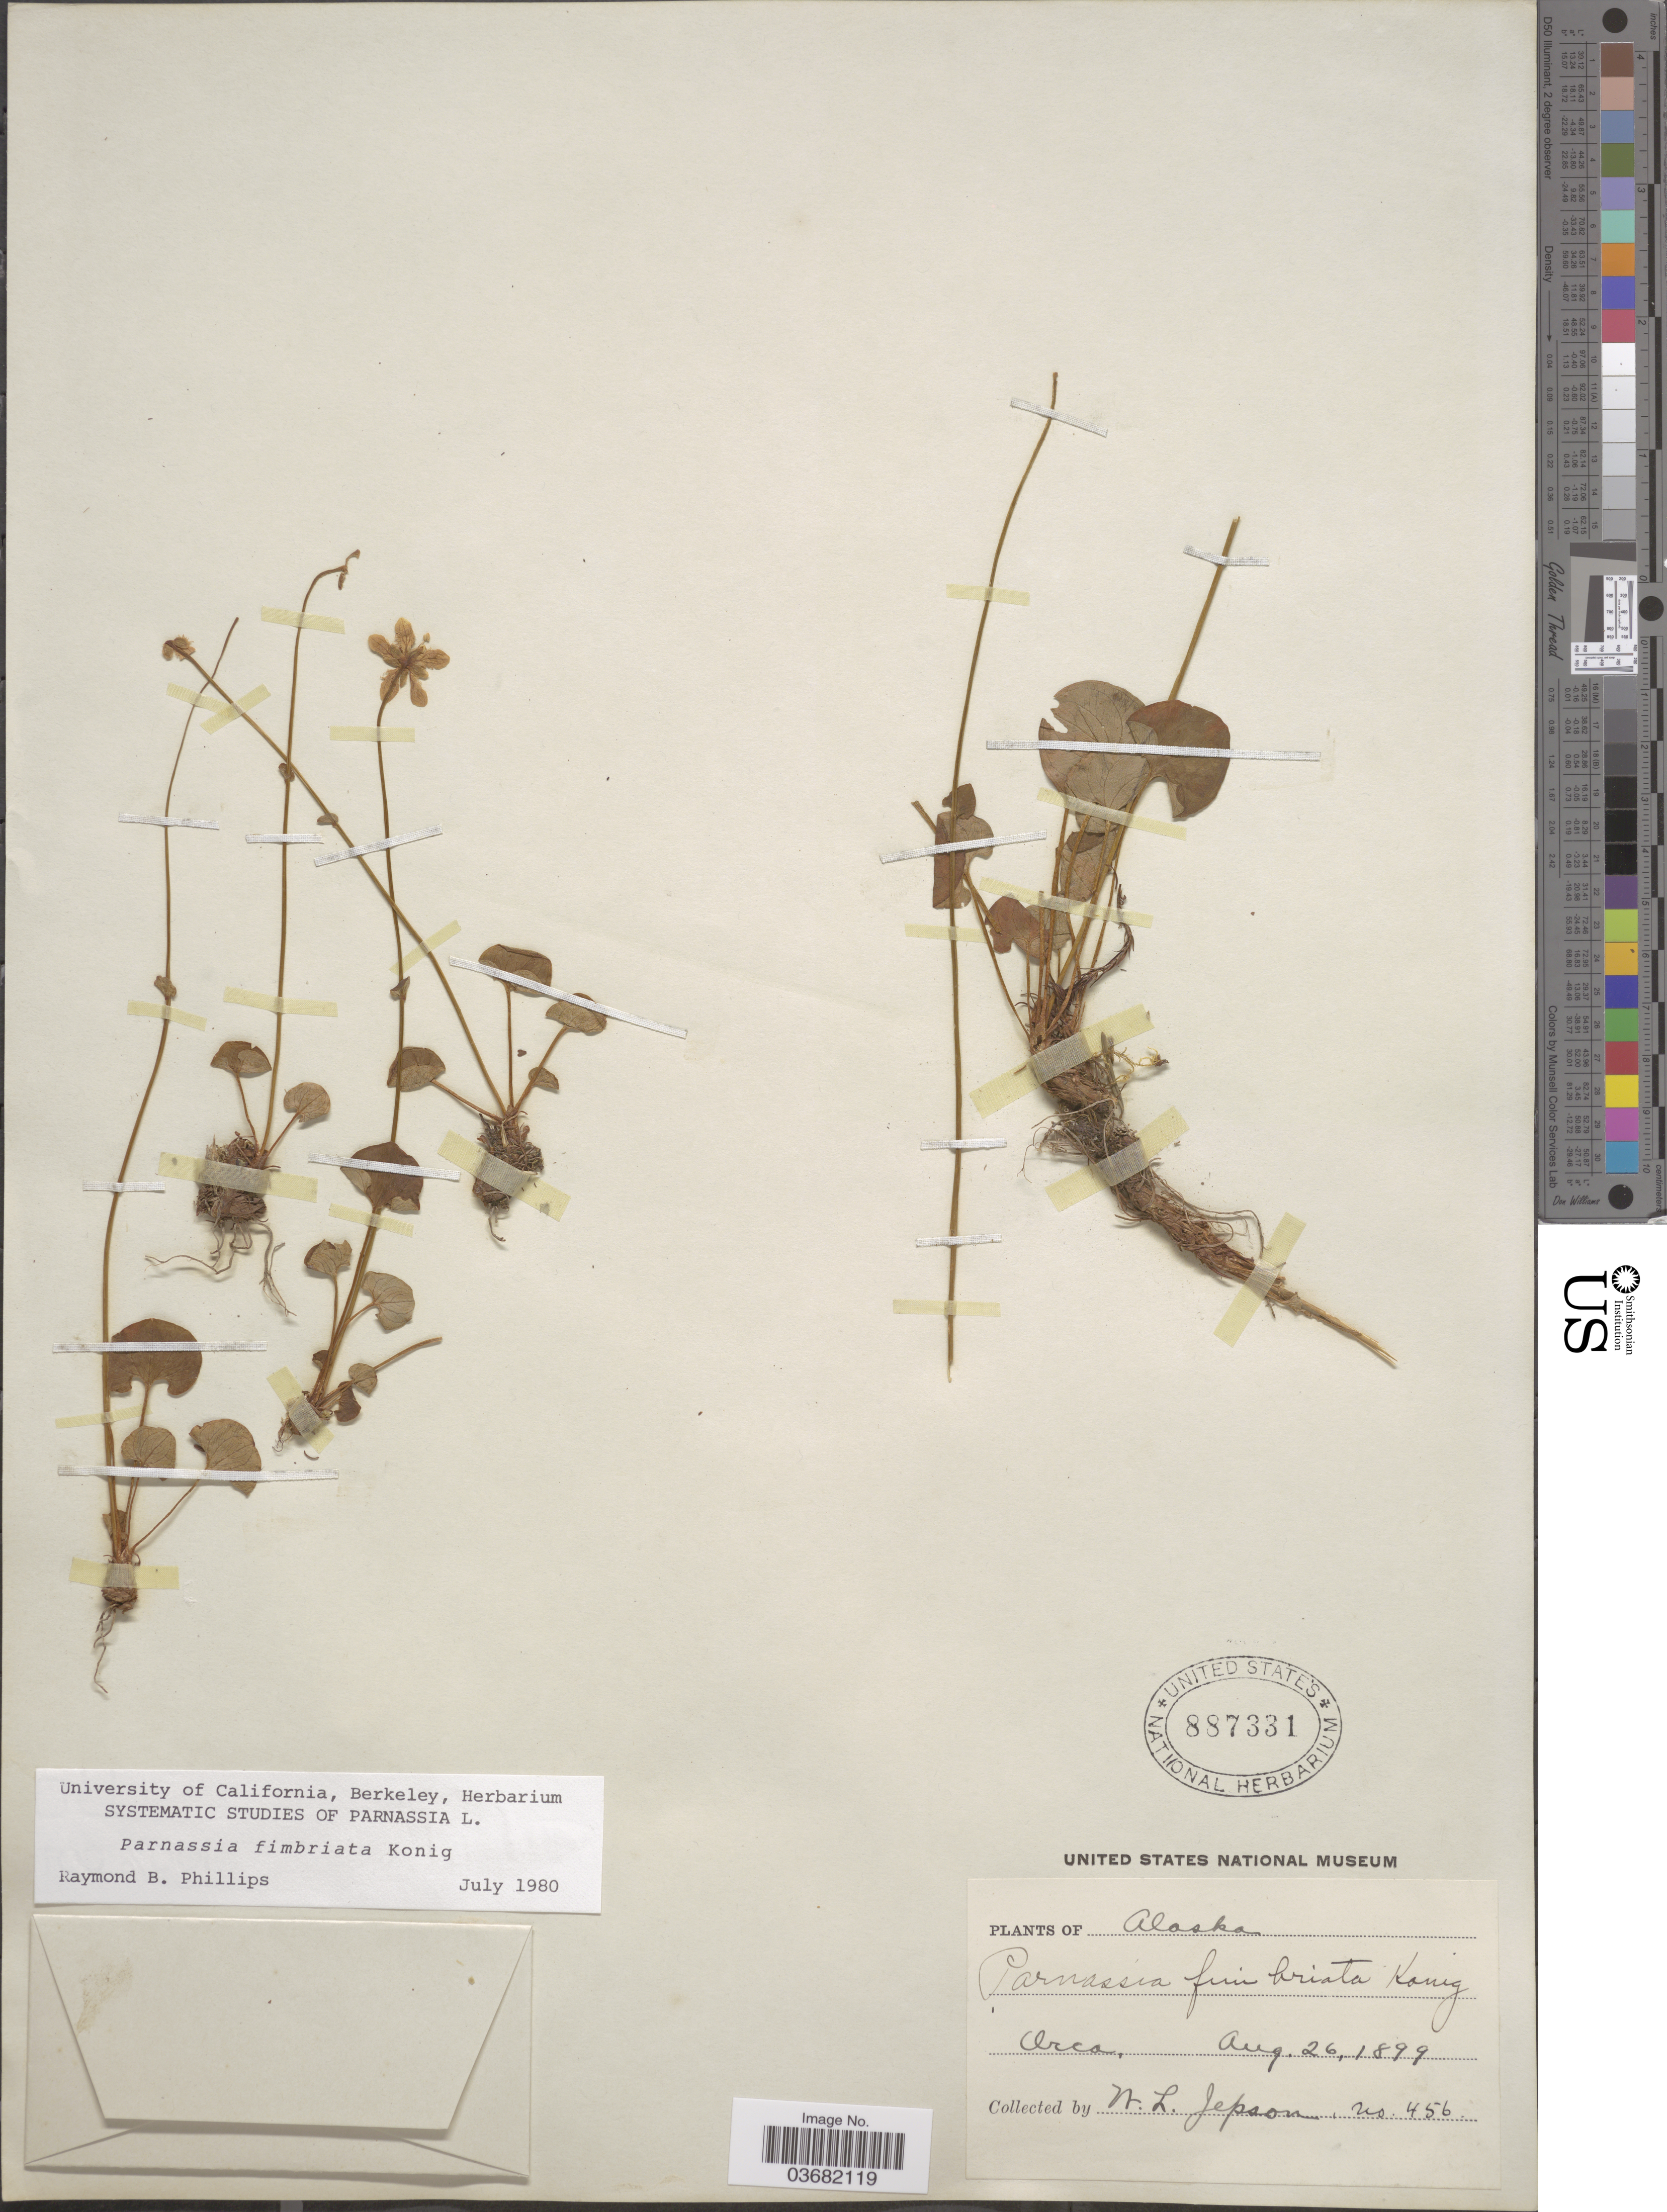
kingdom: Plantae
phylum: Tracheophyta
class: Magnoliopsida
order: Celastrales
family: Parnassiaceae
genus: Parnassia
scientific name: Parnassia fimbriata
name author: K.D. Koenig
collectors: W. L. Jepson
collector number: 456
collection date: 1899-08-26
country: United States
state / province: Alaska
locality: Orca.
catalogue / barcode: US 887331